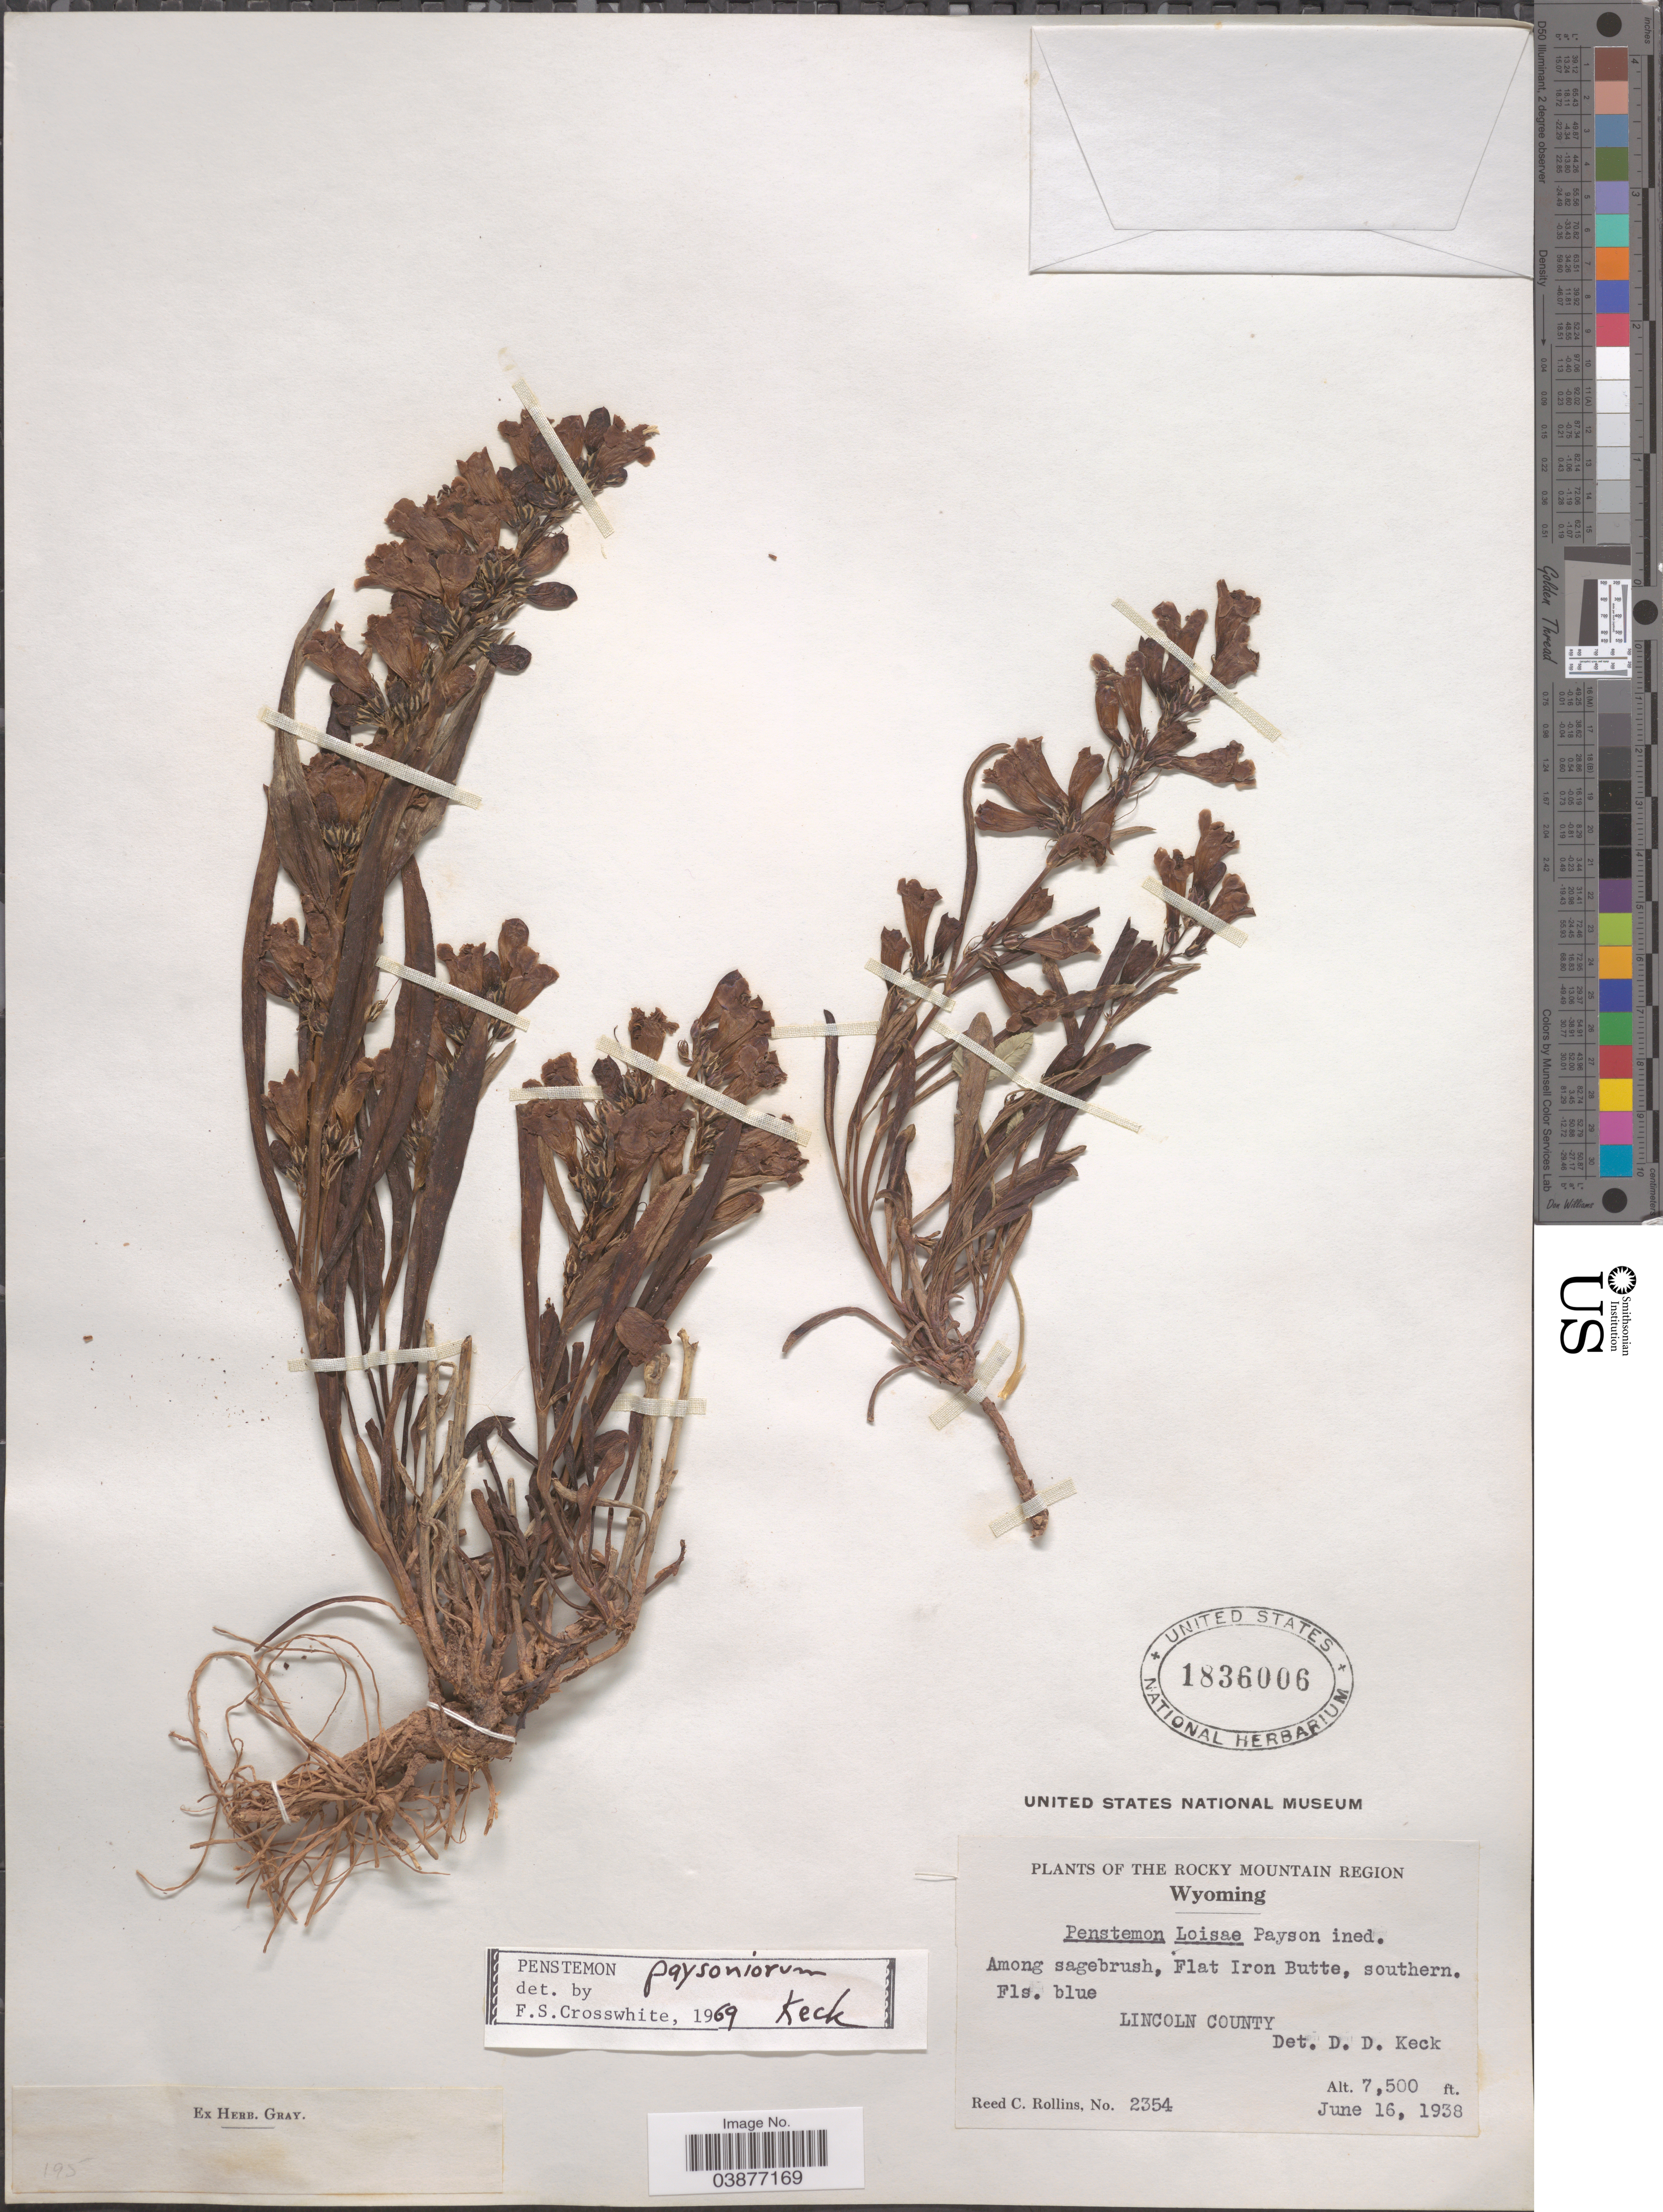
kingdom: Plantae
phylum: Tracheophyta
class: Magnoliopsida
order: Lamiales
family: Plantaginaceae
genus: Penstemon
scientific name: Penstemon paysoniorum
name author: D.D. Keck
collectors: R. C. Rollins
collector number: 2354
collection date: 1938-06-16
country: United States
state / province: Wyoming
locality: The Rocky Mountain Region. Among sagebrush, Flat Iron Butte, southern. Lincoln County.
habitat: among sagebrush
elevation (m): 2286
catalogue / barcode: US 1836006